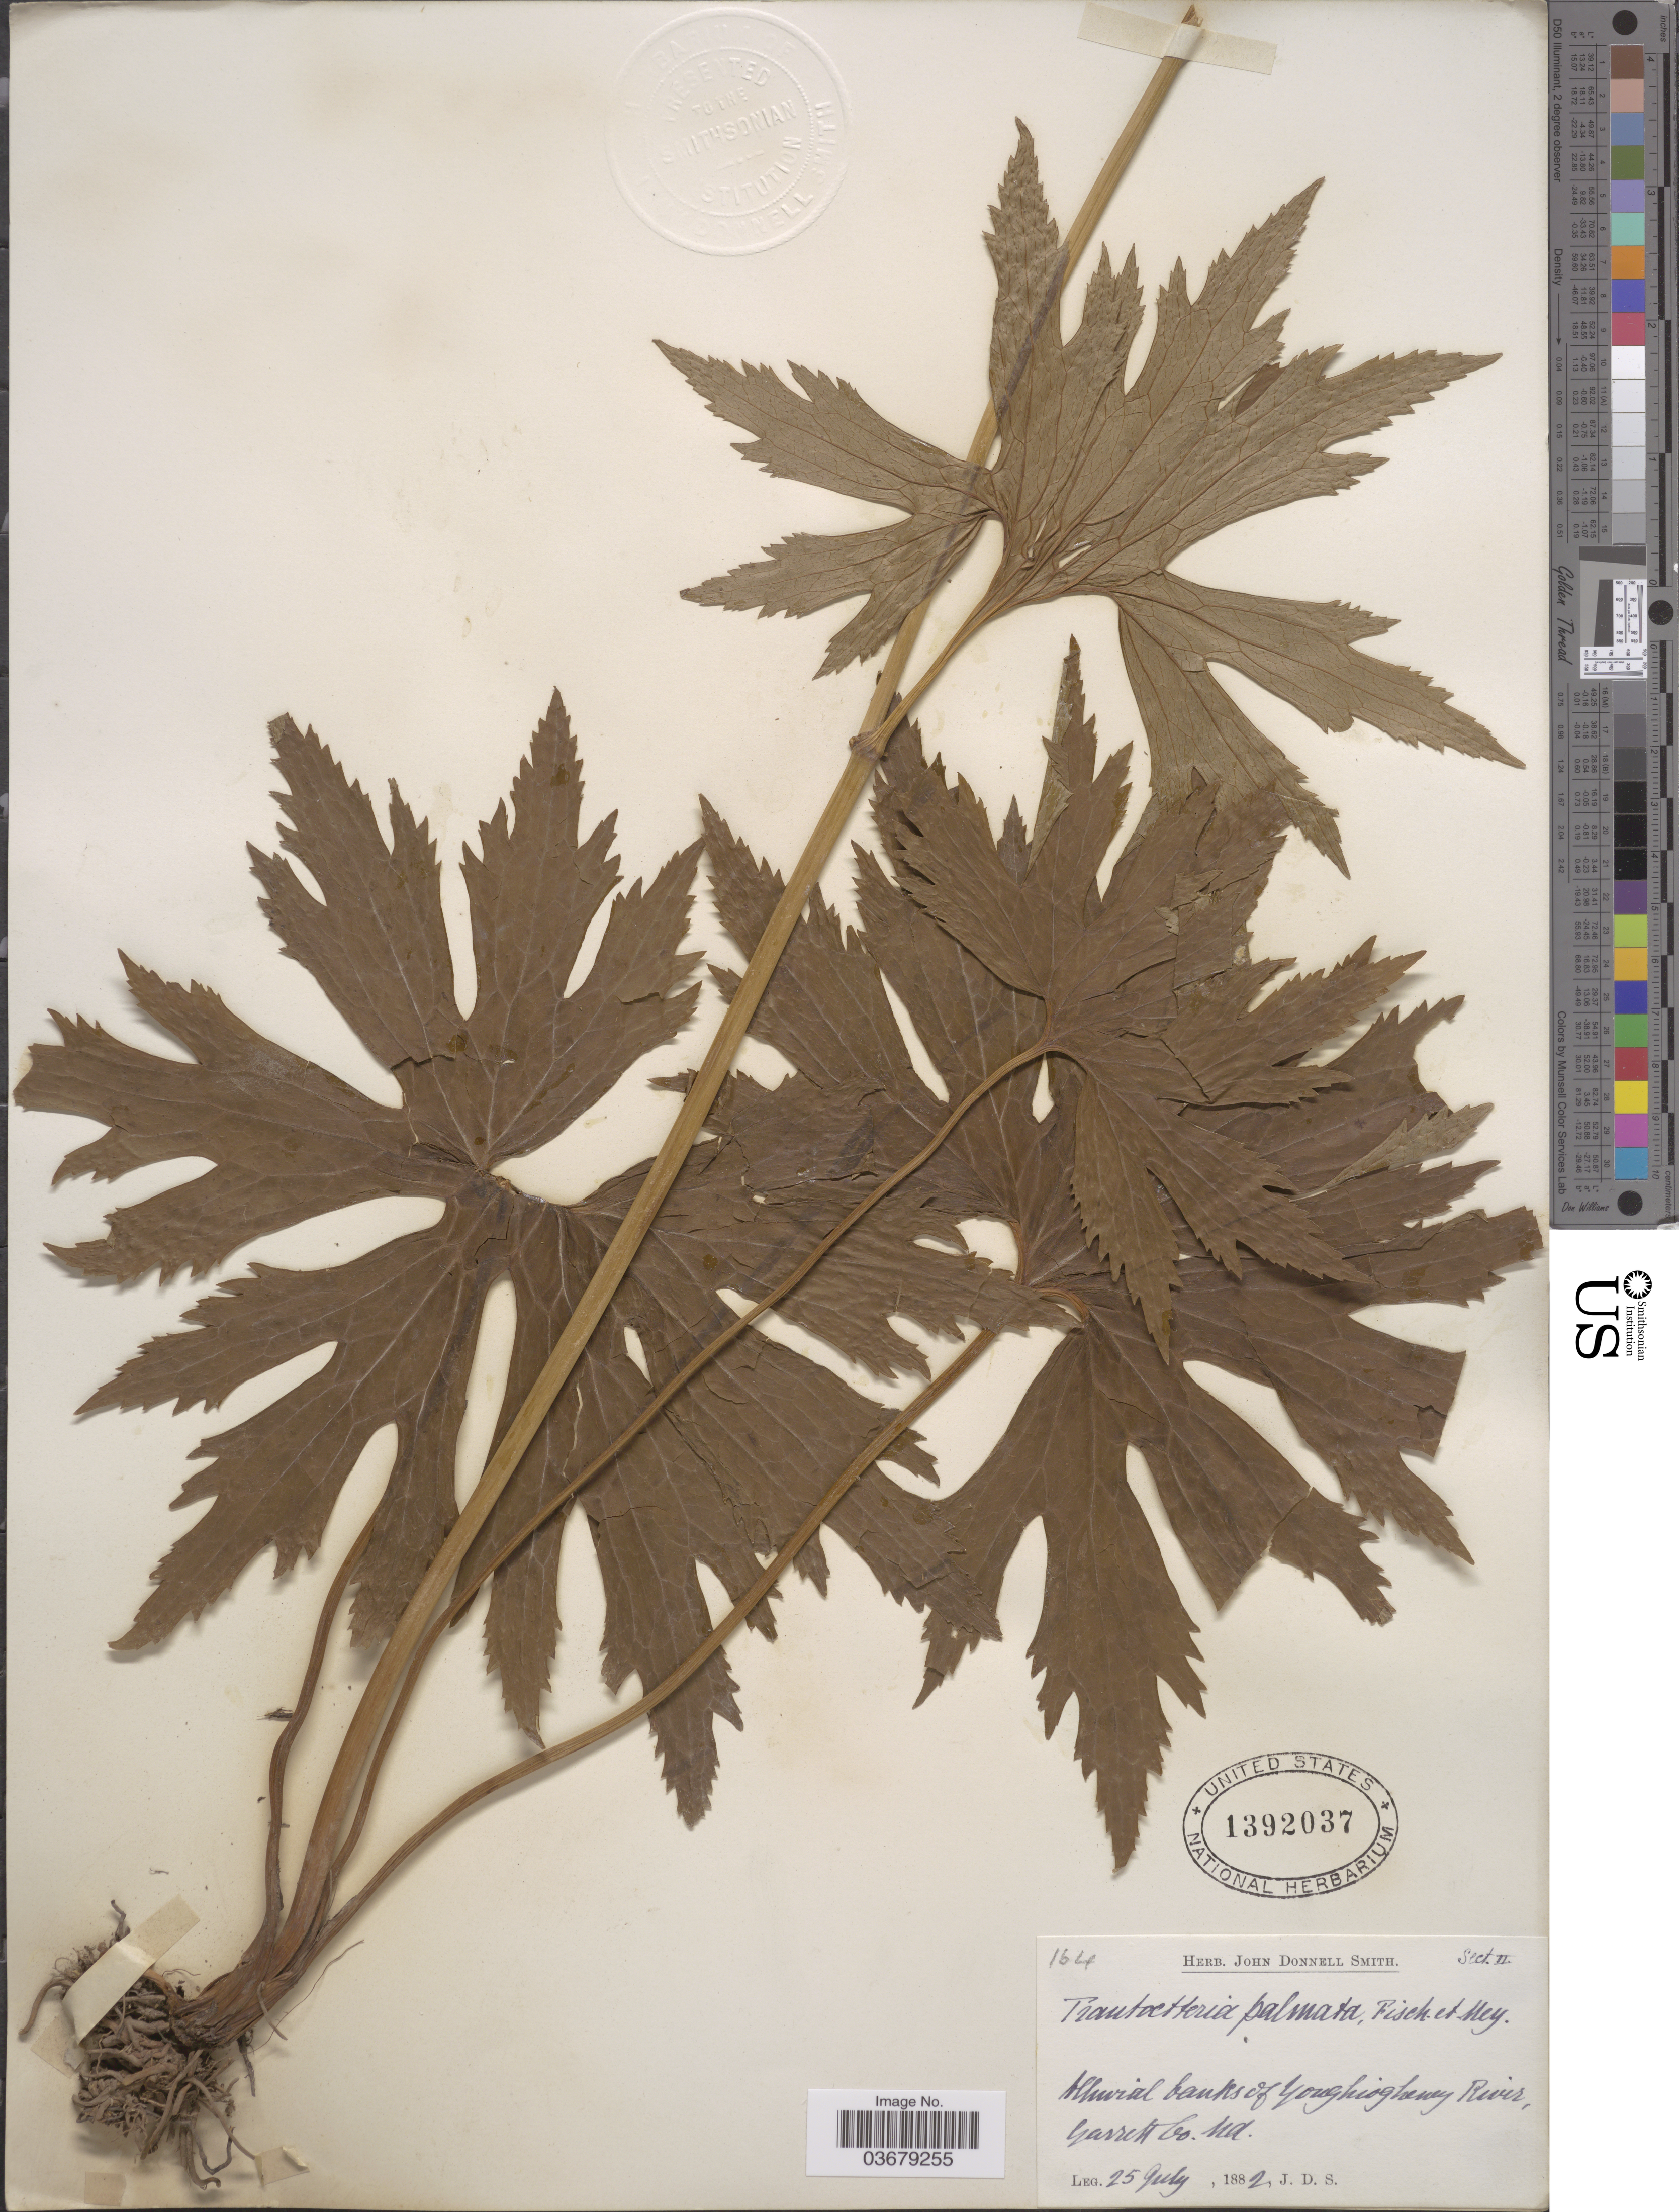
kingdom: Plantae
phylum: Tracheophyta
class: Magnoliopsida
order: Ranunculales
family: Ranunculaceae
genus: Trautvetteria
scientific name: Trautvetteria caroliniensis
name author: (Walter) Vail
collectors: J. Donnell Smith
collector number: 164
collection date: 1882-07-25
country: United States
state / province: Maryland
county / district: Garrett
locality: Alluvial banks of Youghiogheney River, Garrett Co.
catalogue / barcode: US 1392037